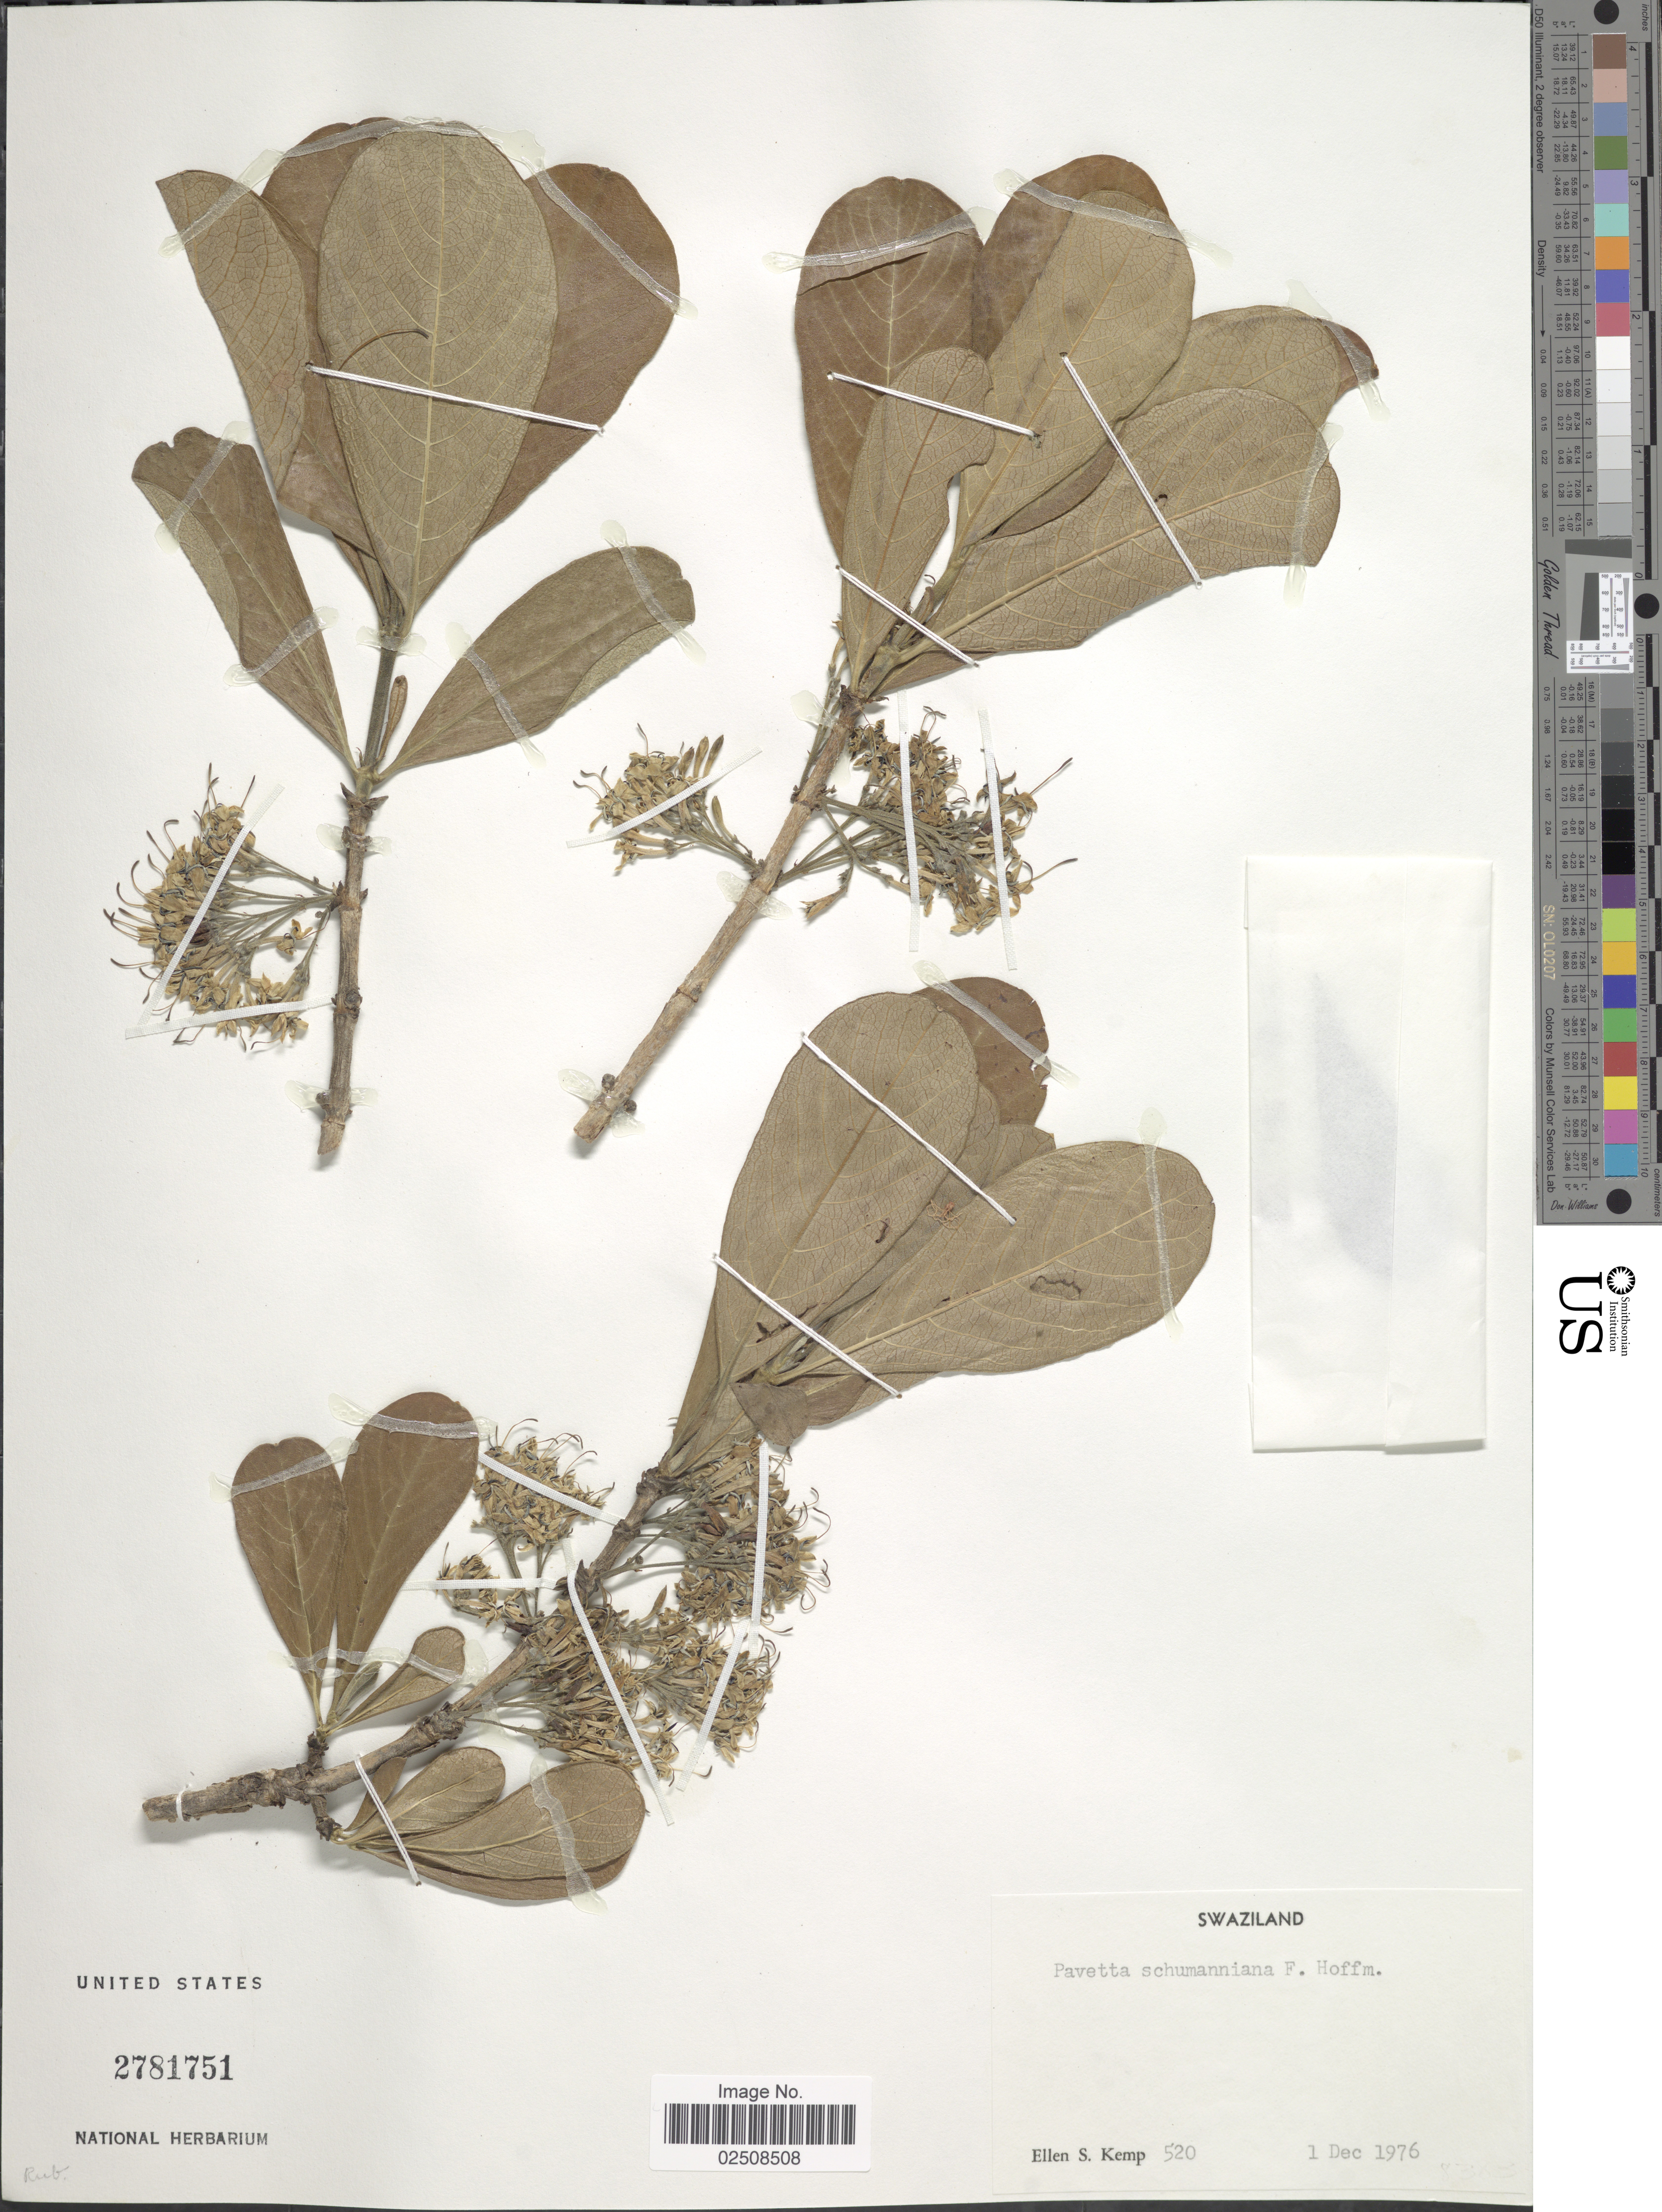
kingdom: Plantae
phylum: Tracheophyta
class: Magnoliopsida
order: Gentianales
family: Rubiaceae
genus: Pavetta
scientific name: Pavetta schumanniana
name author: K. Schum. ex F. Hoffm.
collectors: E. S. Kemp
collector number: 520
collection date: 1976-12-01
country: Eswatini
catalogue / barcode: US 2781751